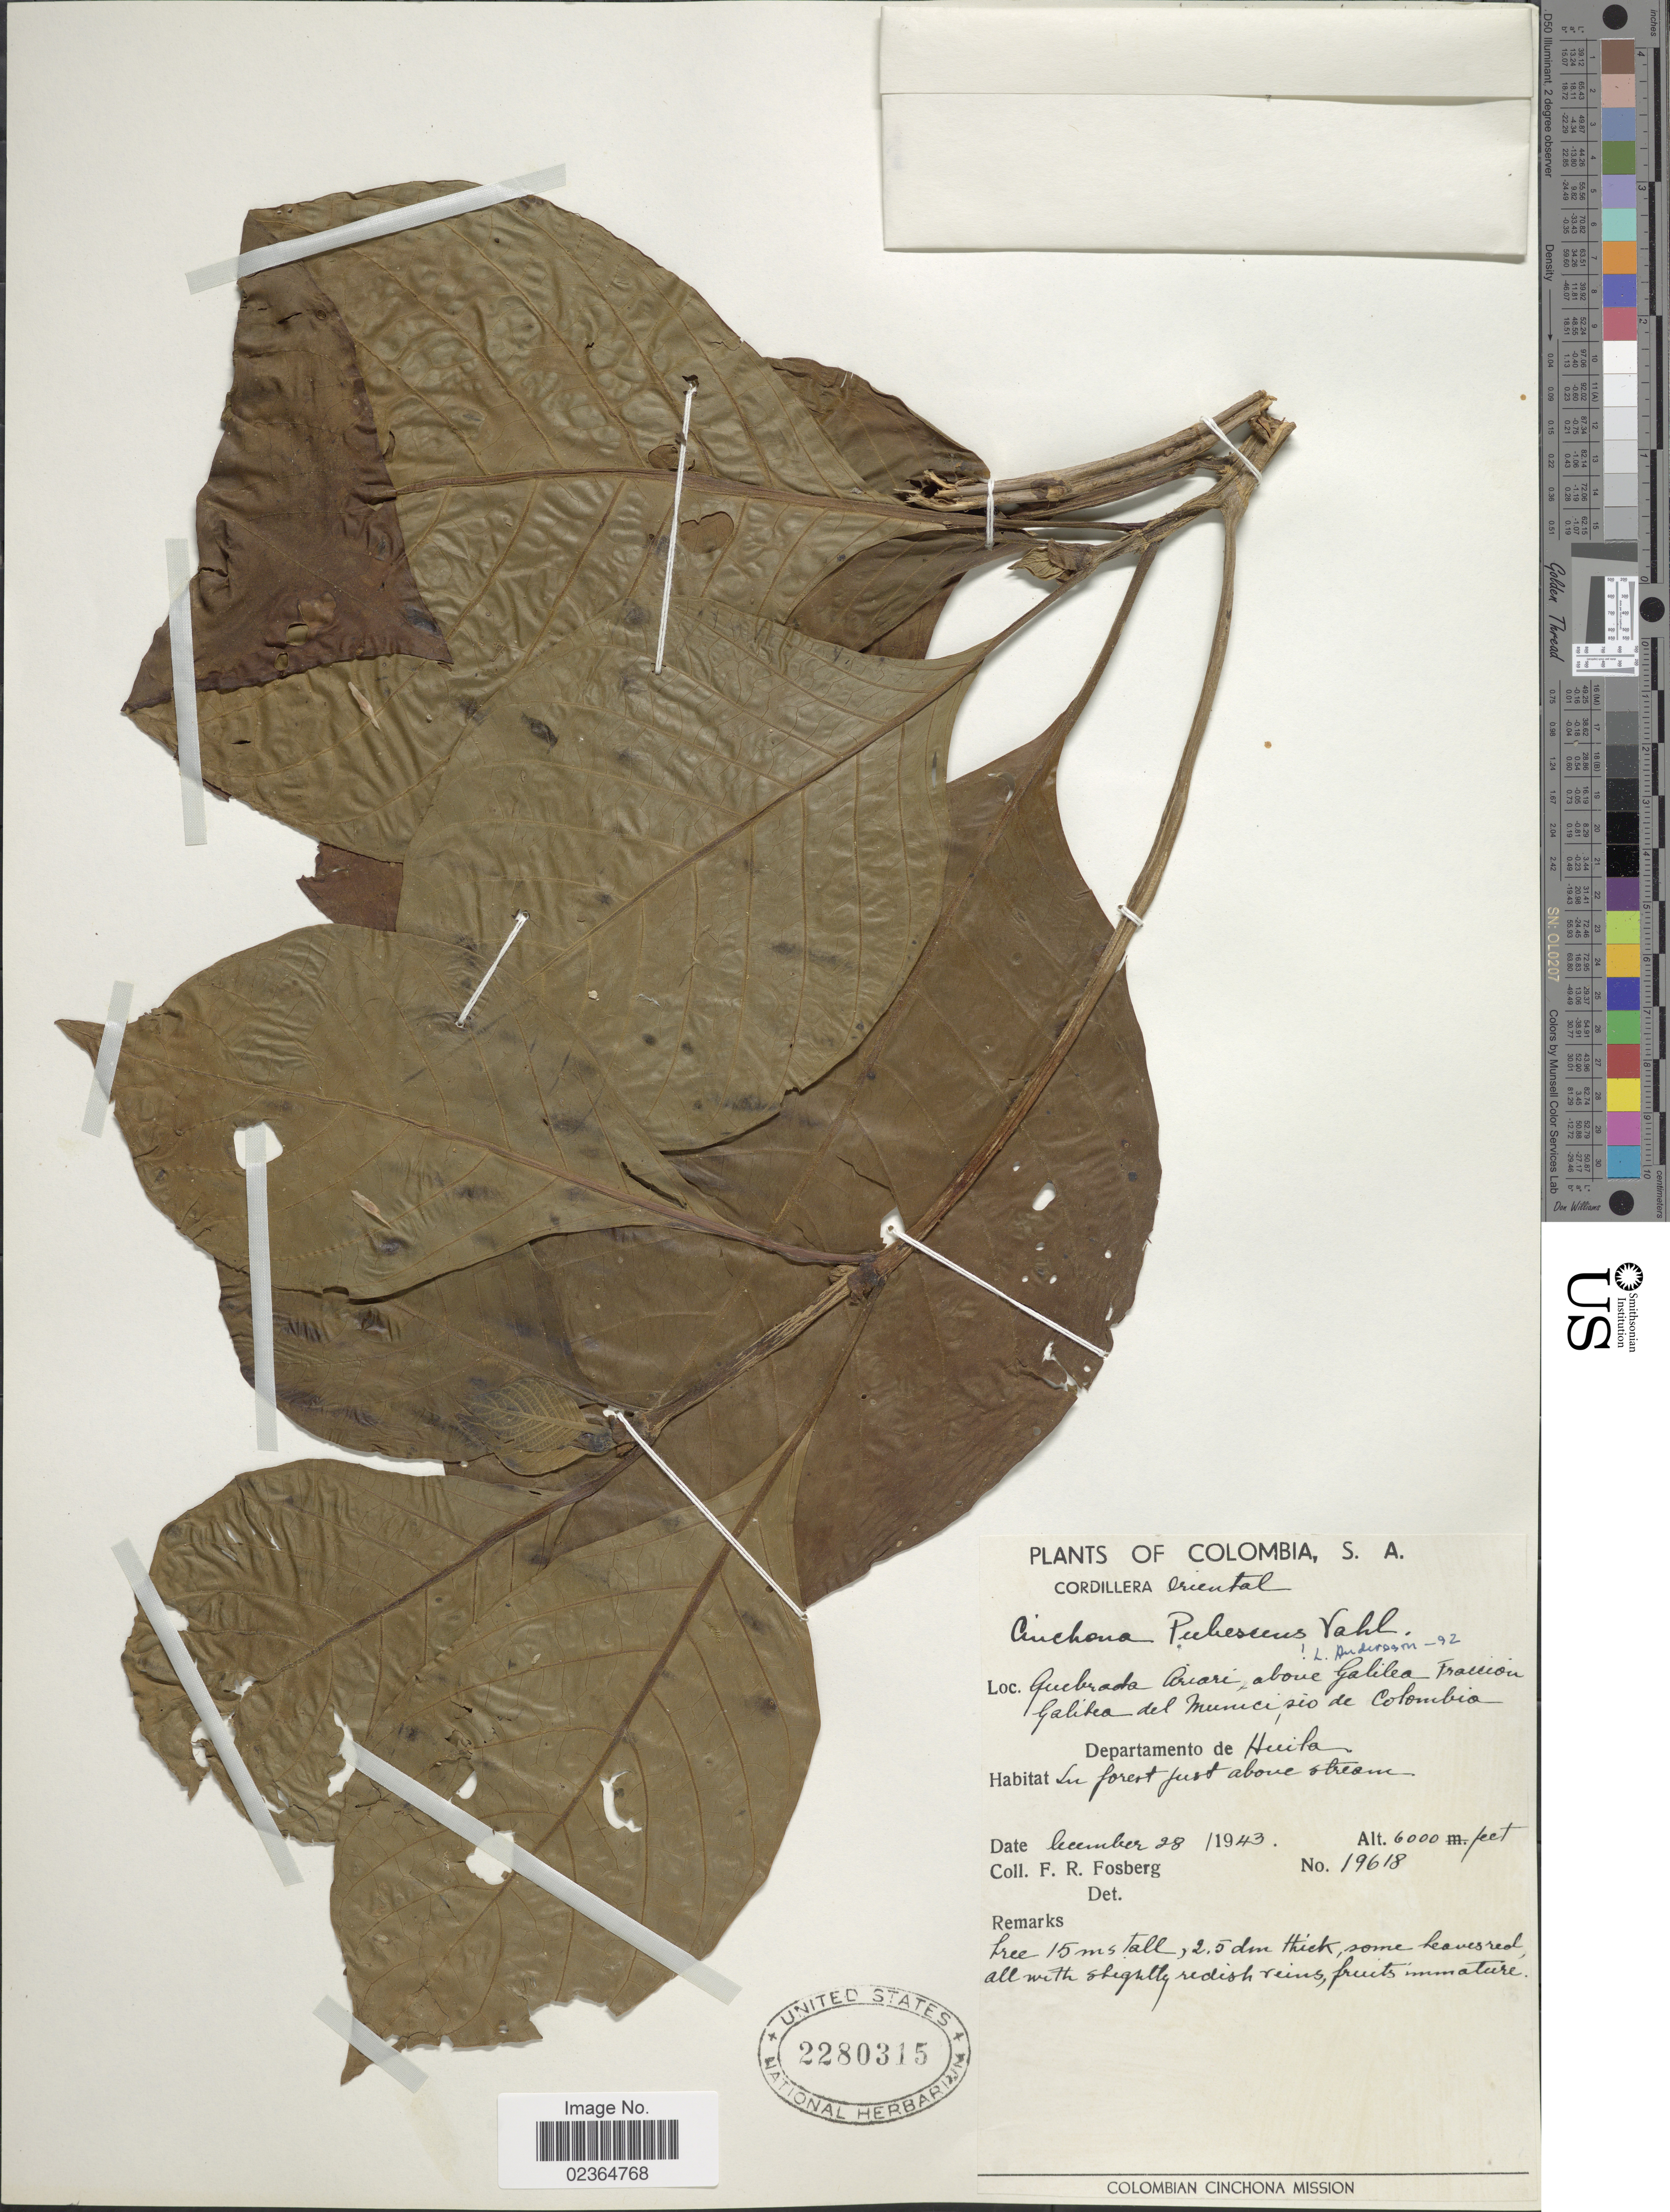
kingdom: Plantae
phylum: Tracheophyta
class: Magnoliopsida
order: Gentianales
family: Rubiaceae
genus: Cinchona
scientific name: Cinchona pubescens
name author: Vahl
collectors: F. R. Fosberg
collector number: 19618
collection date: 1943-12-28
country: Colombia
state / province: Huila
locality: Quebrada Ariari, above Galilea Fraccion Galilea del municipio de Colombia, Cordillera Oriental.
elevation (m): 1829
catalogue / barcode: US 2280315